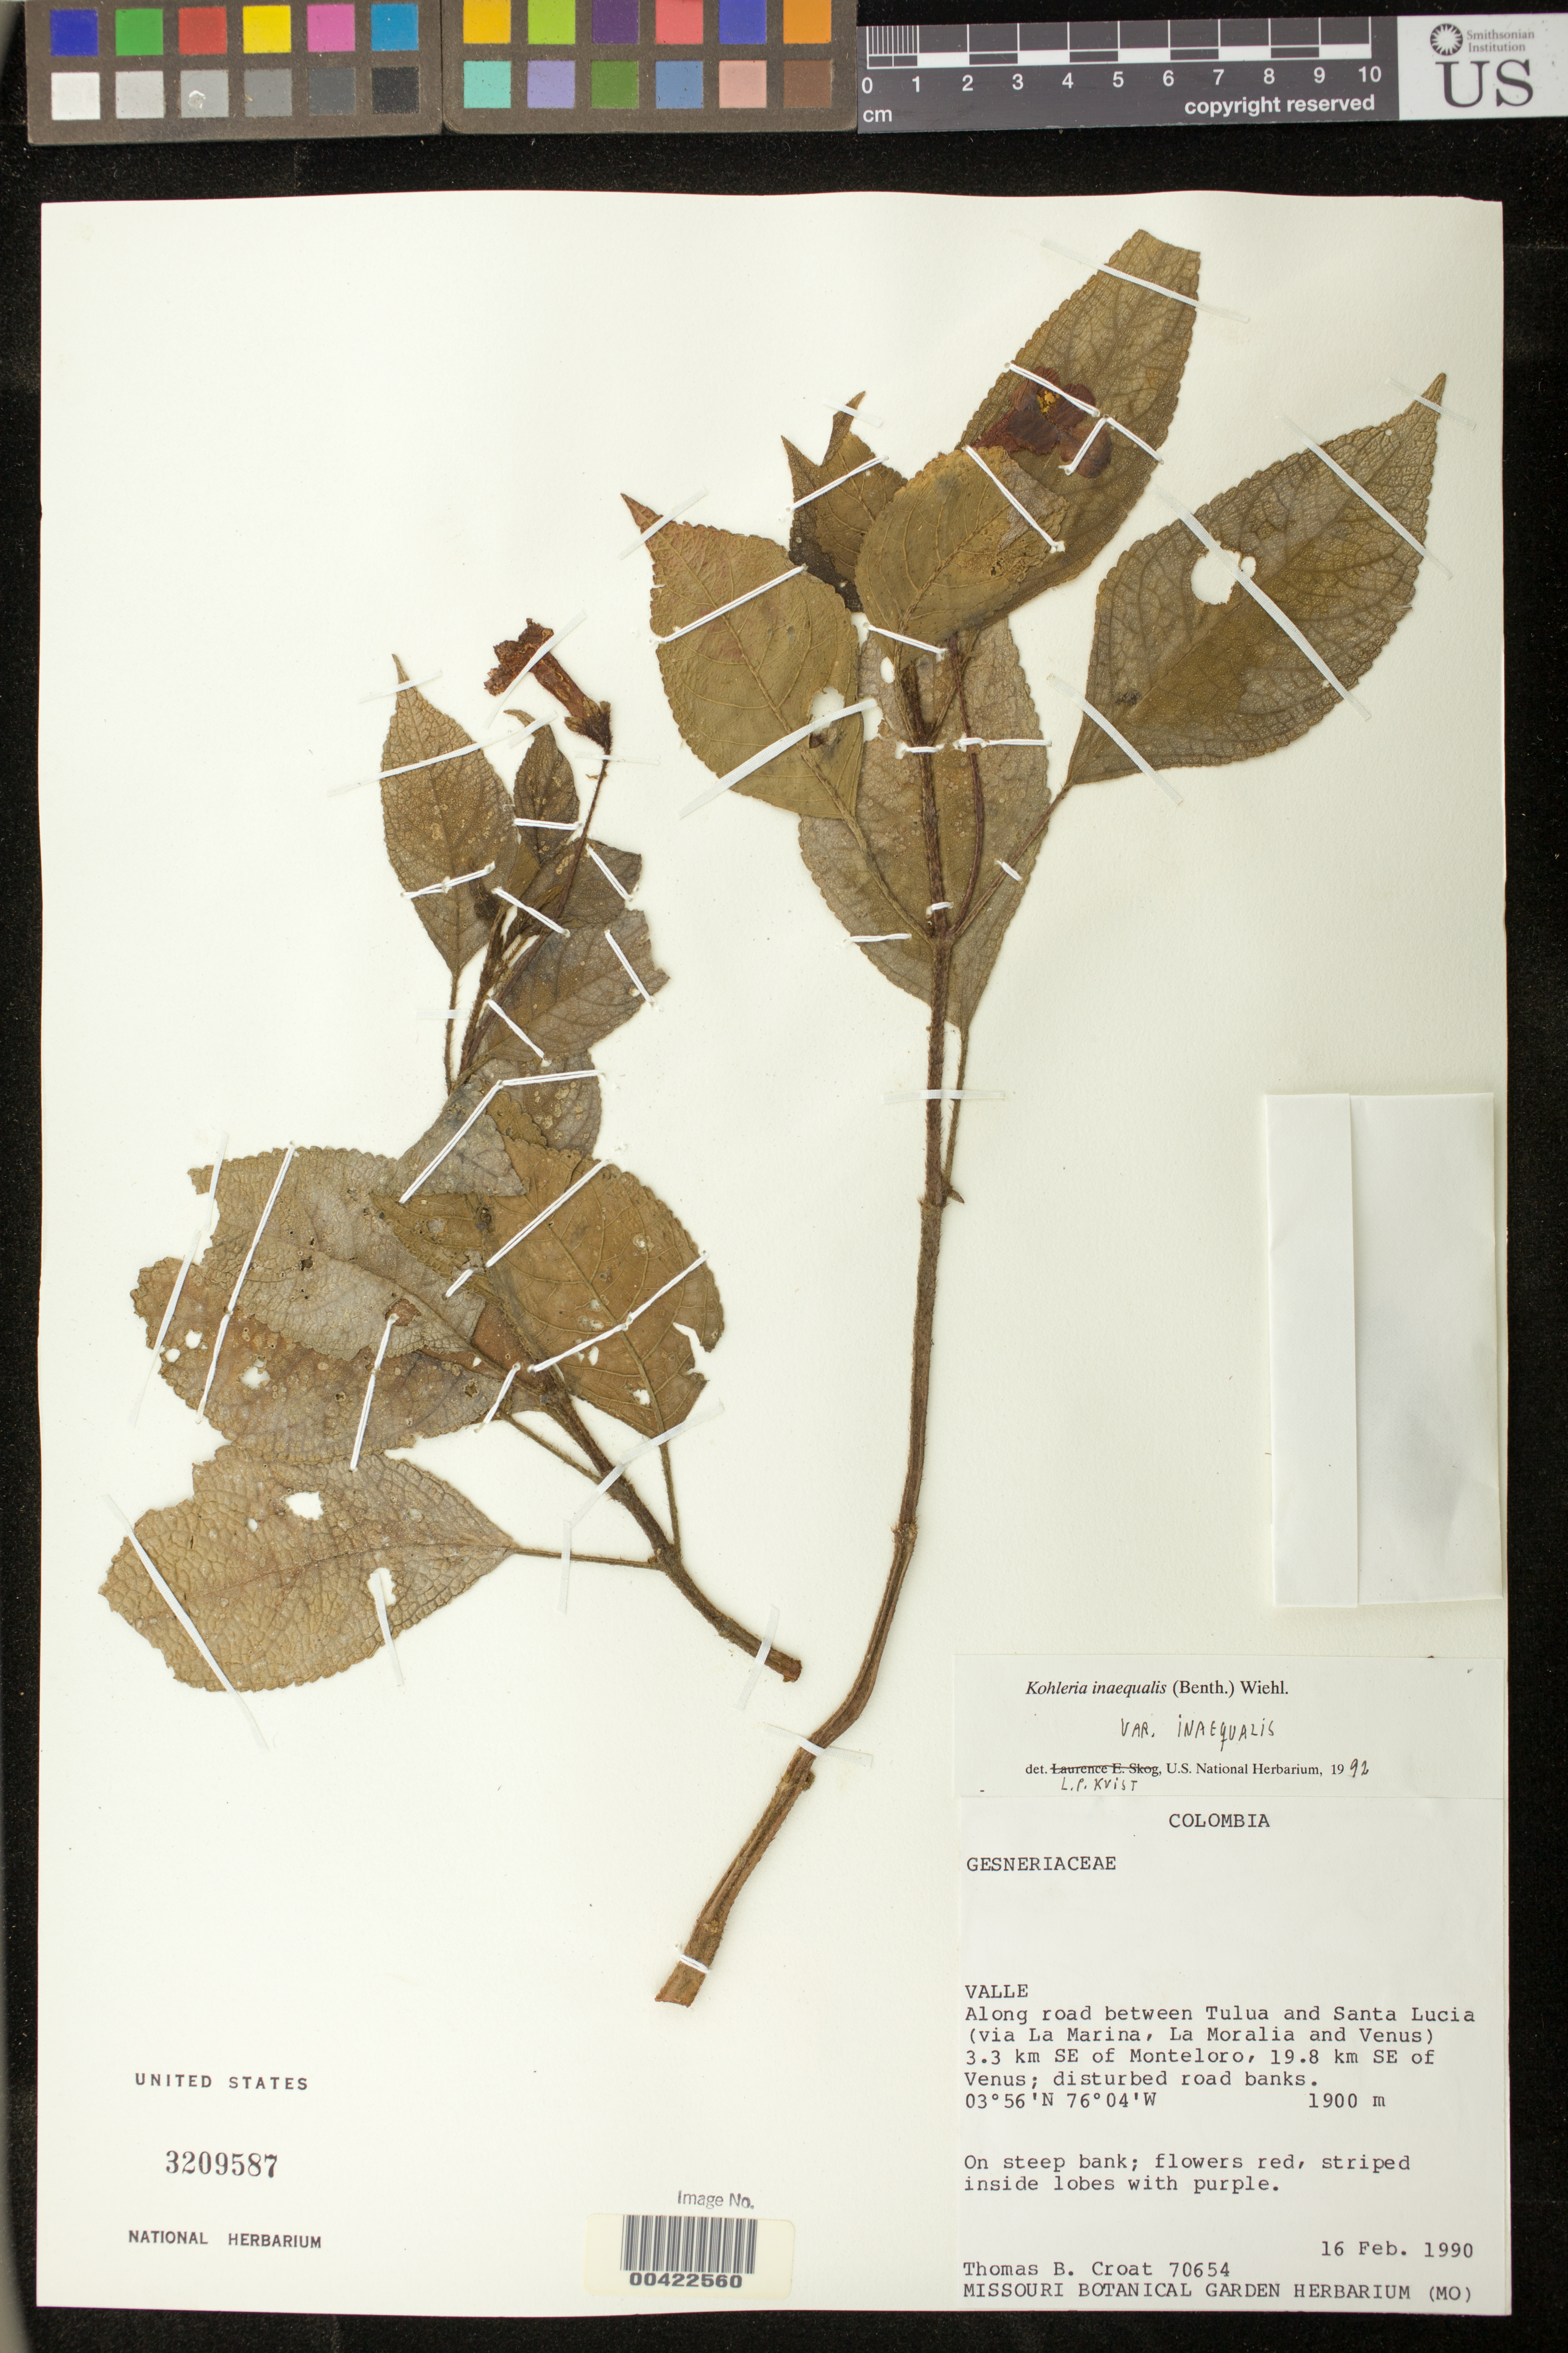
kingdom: Plantae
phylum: Tracheophyta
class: Magnoliopsida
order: Lamiales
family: Gesneriaceae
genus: Kohleria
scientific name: Kohleria inaequalis var. lindenii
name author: (Hanst.) L.P. Kvist & L.E. Skog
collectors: T. B. Croat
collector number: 70654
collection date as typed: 16 Feb 1990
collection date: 1990-02-16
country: Colombia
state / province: Valle del Cauca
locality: Between Tulua and Lanta Lucia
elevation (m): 1900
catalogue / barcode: US 3209587